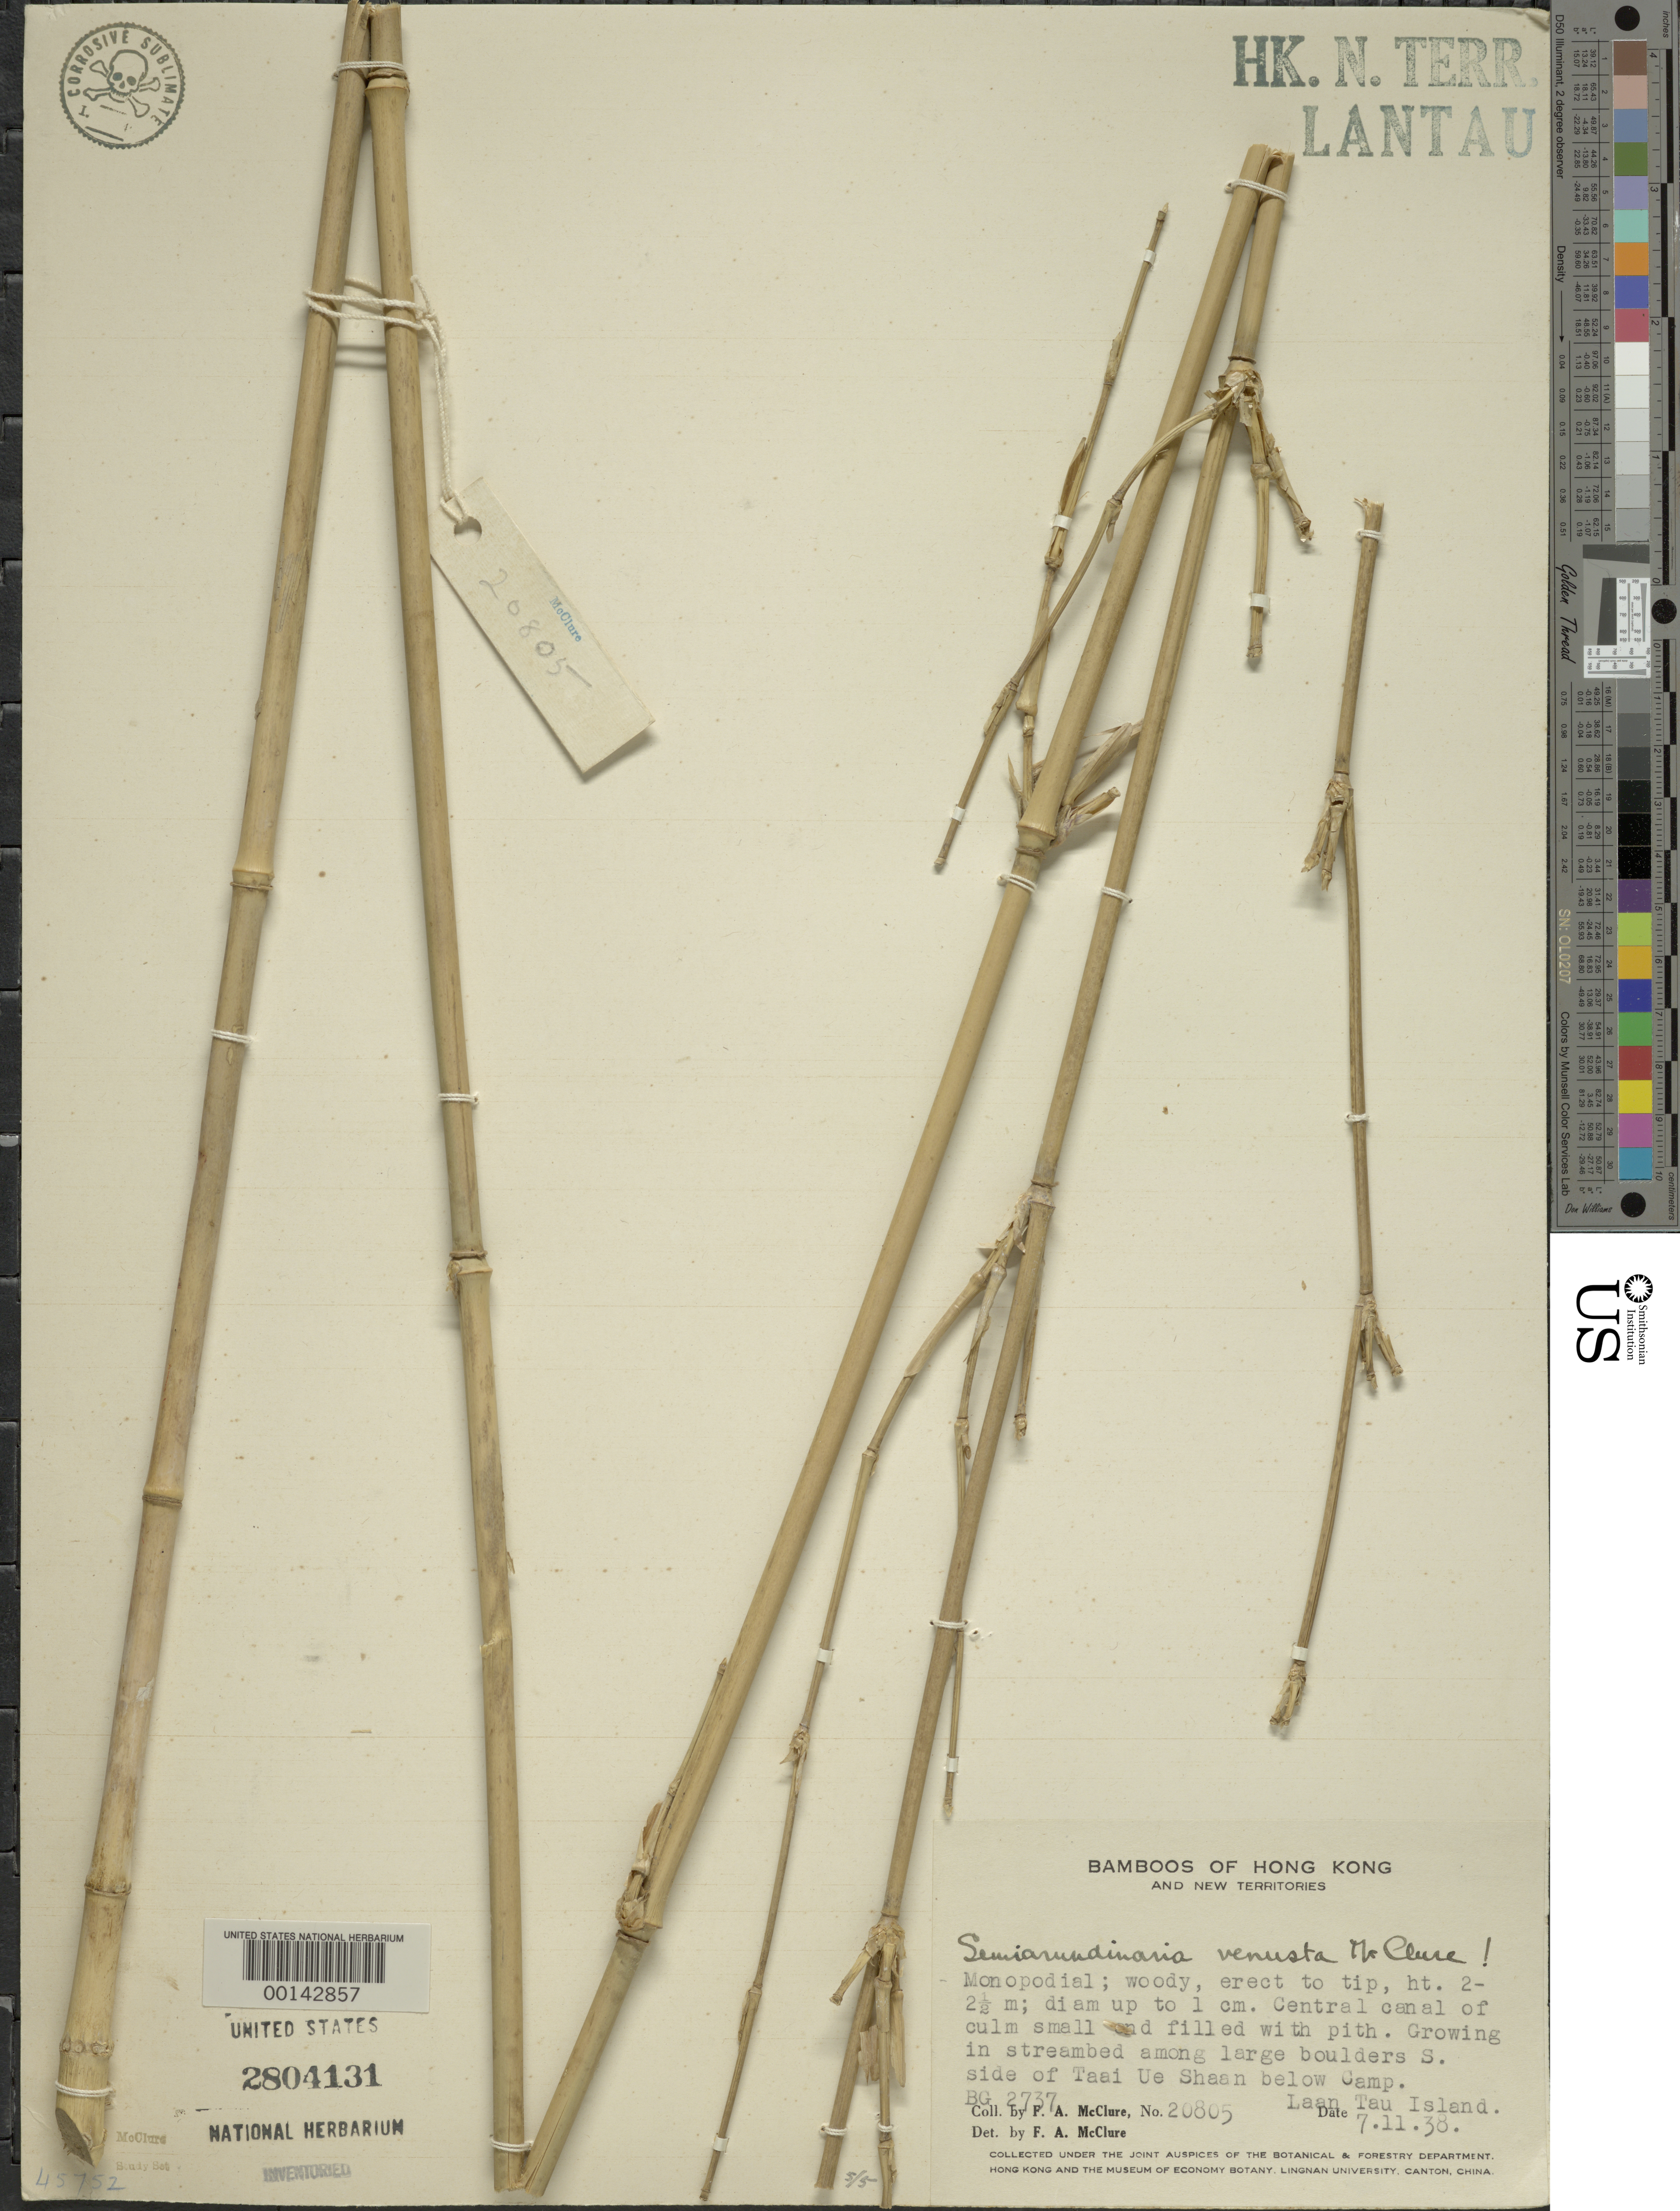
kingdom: Plantae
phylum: Tracheophyta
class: Liliopsida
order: Poales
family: Poaceae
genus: Semiarundinaria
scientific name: Semiarundinaria venusta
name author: McClure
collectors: F. A. McClure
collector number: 20805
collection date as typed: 11 Jul 1938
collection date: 1938-07-11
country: China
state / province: Hong Kong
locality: Laen tsu isl.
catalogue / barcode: US 2804131